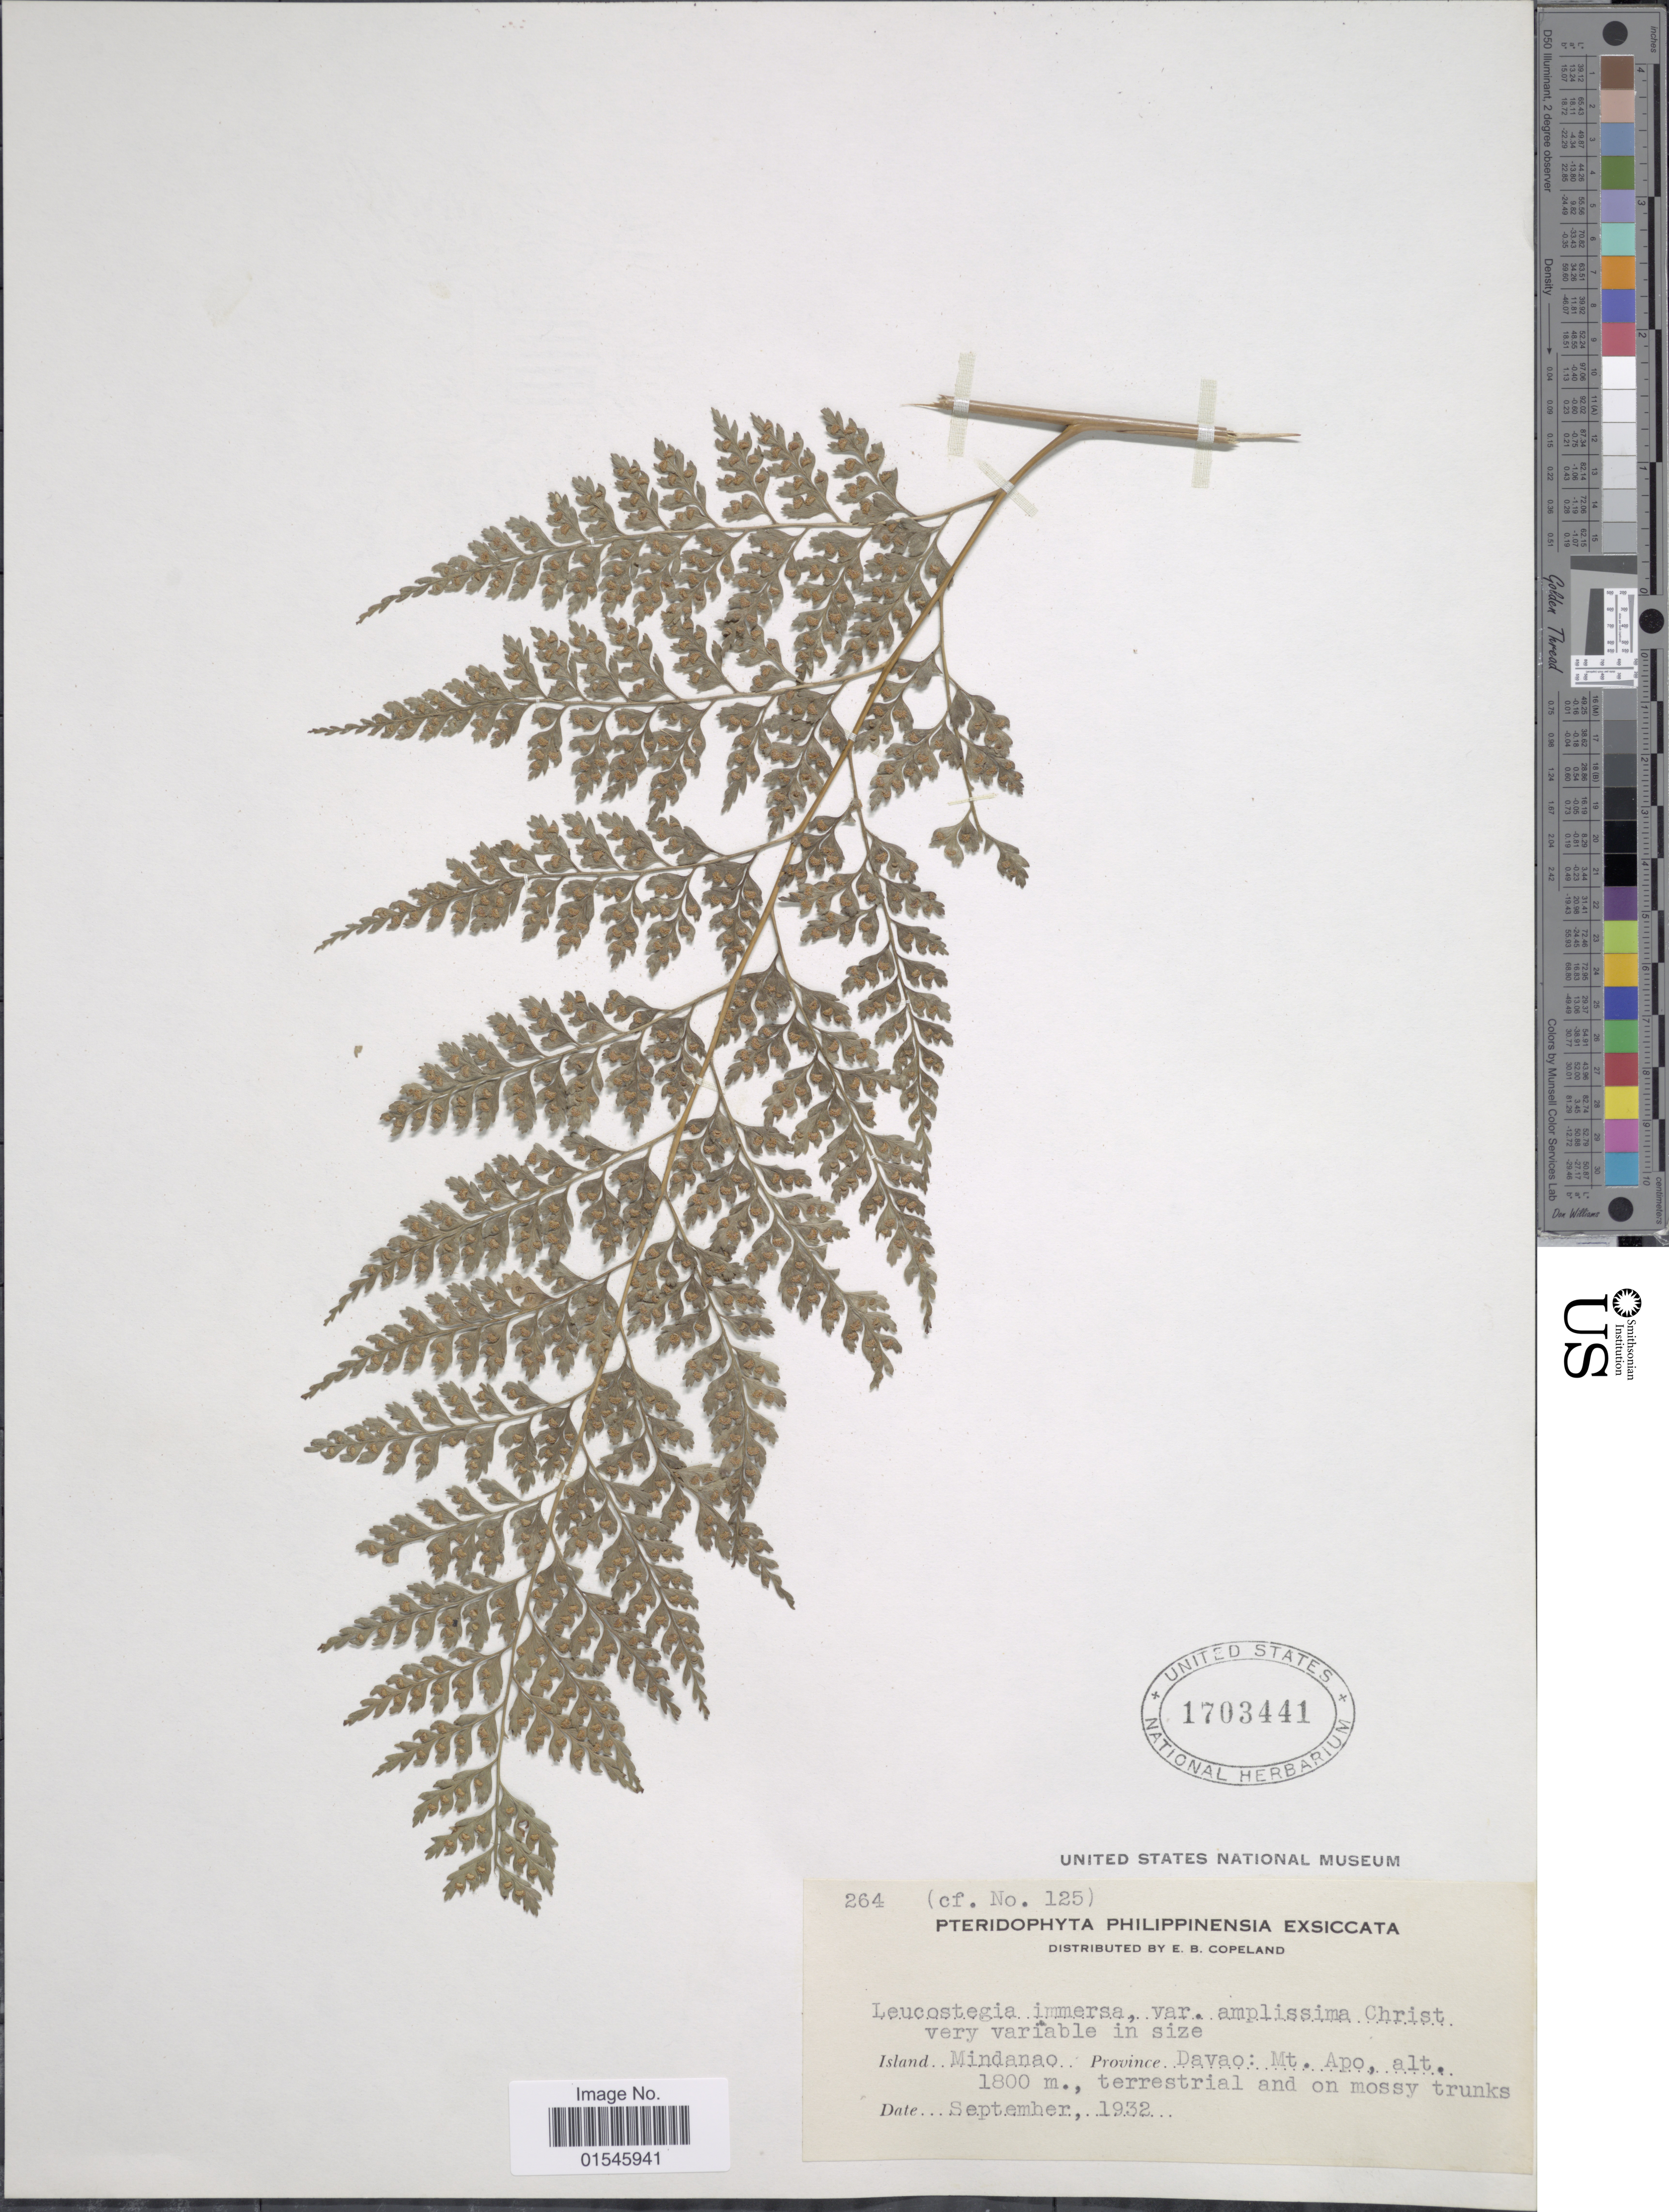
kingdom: Plantae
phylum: Tracheophyta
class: Polypodiopsida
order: Polypodiales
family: Hypodematiaceae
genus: Leucostegia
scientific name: Leucostegia truncata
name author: (D. Don) Fraser-Jenk.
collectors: E. B. Copeland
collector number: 125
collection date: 1932-09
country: Philippines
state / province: Davao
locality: Island Mindanao, Mt Apo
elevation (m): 1800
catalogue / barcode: US 1703441